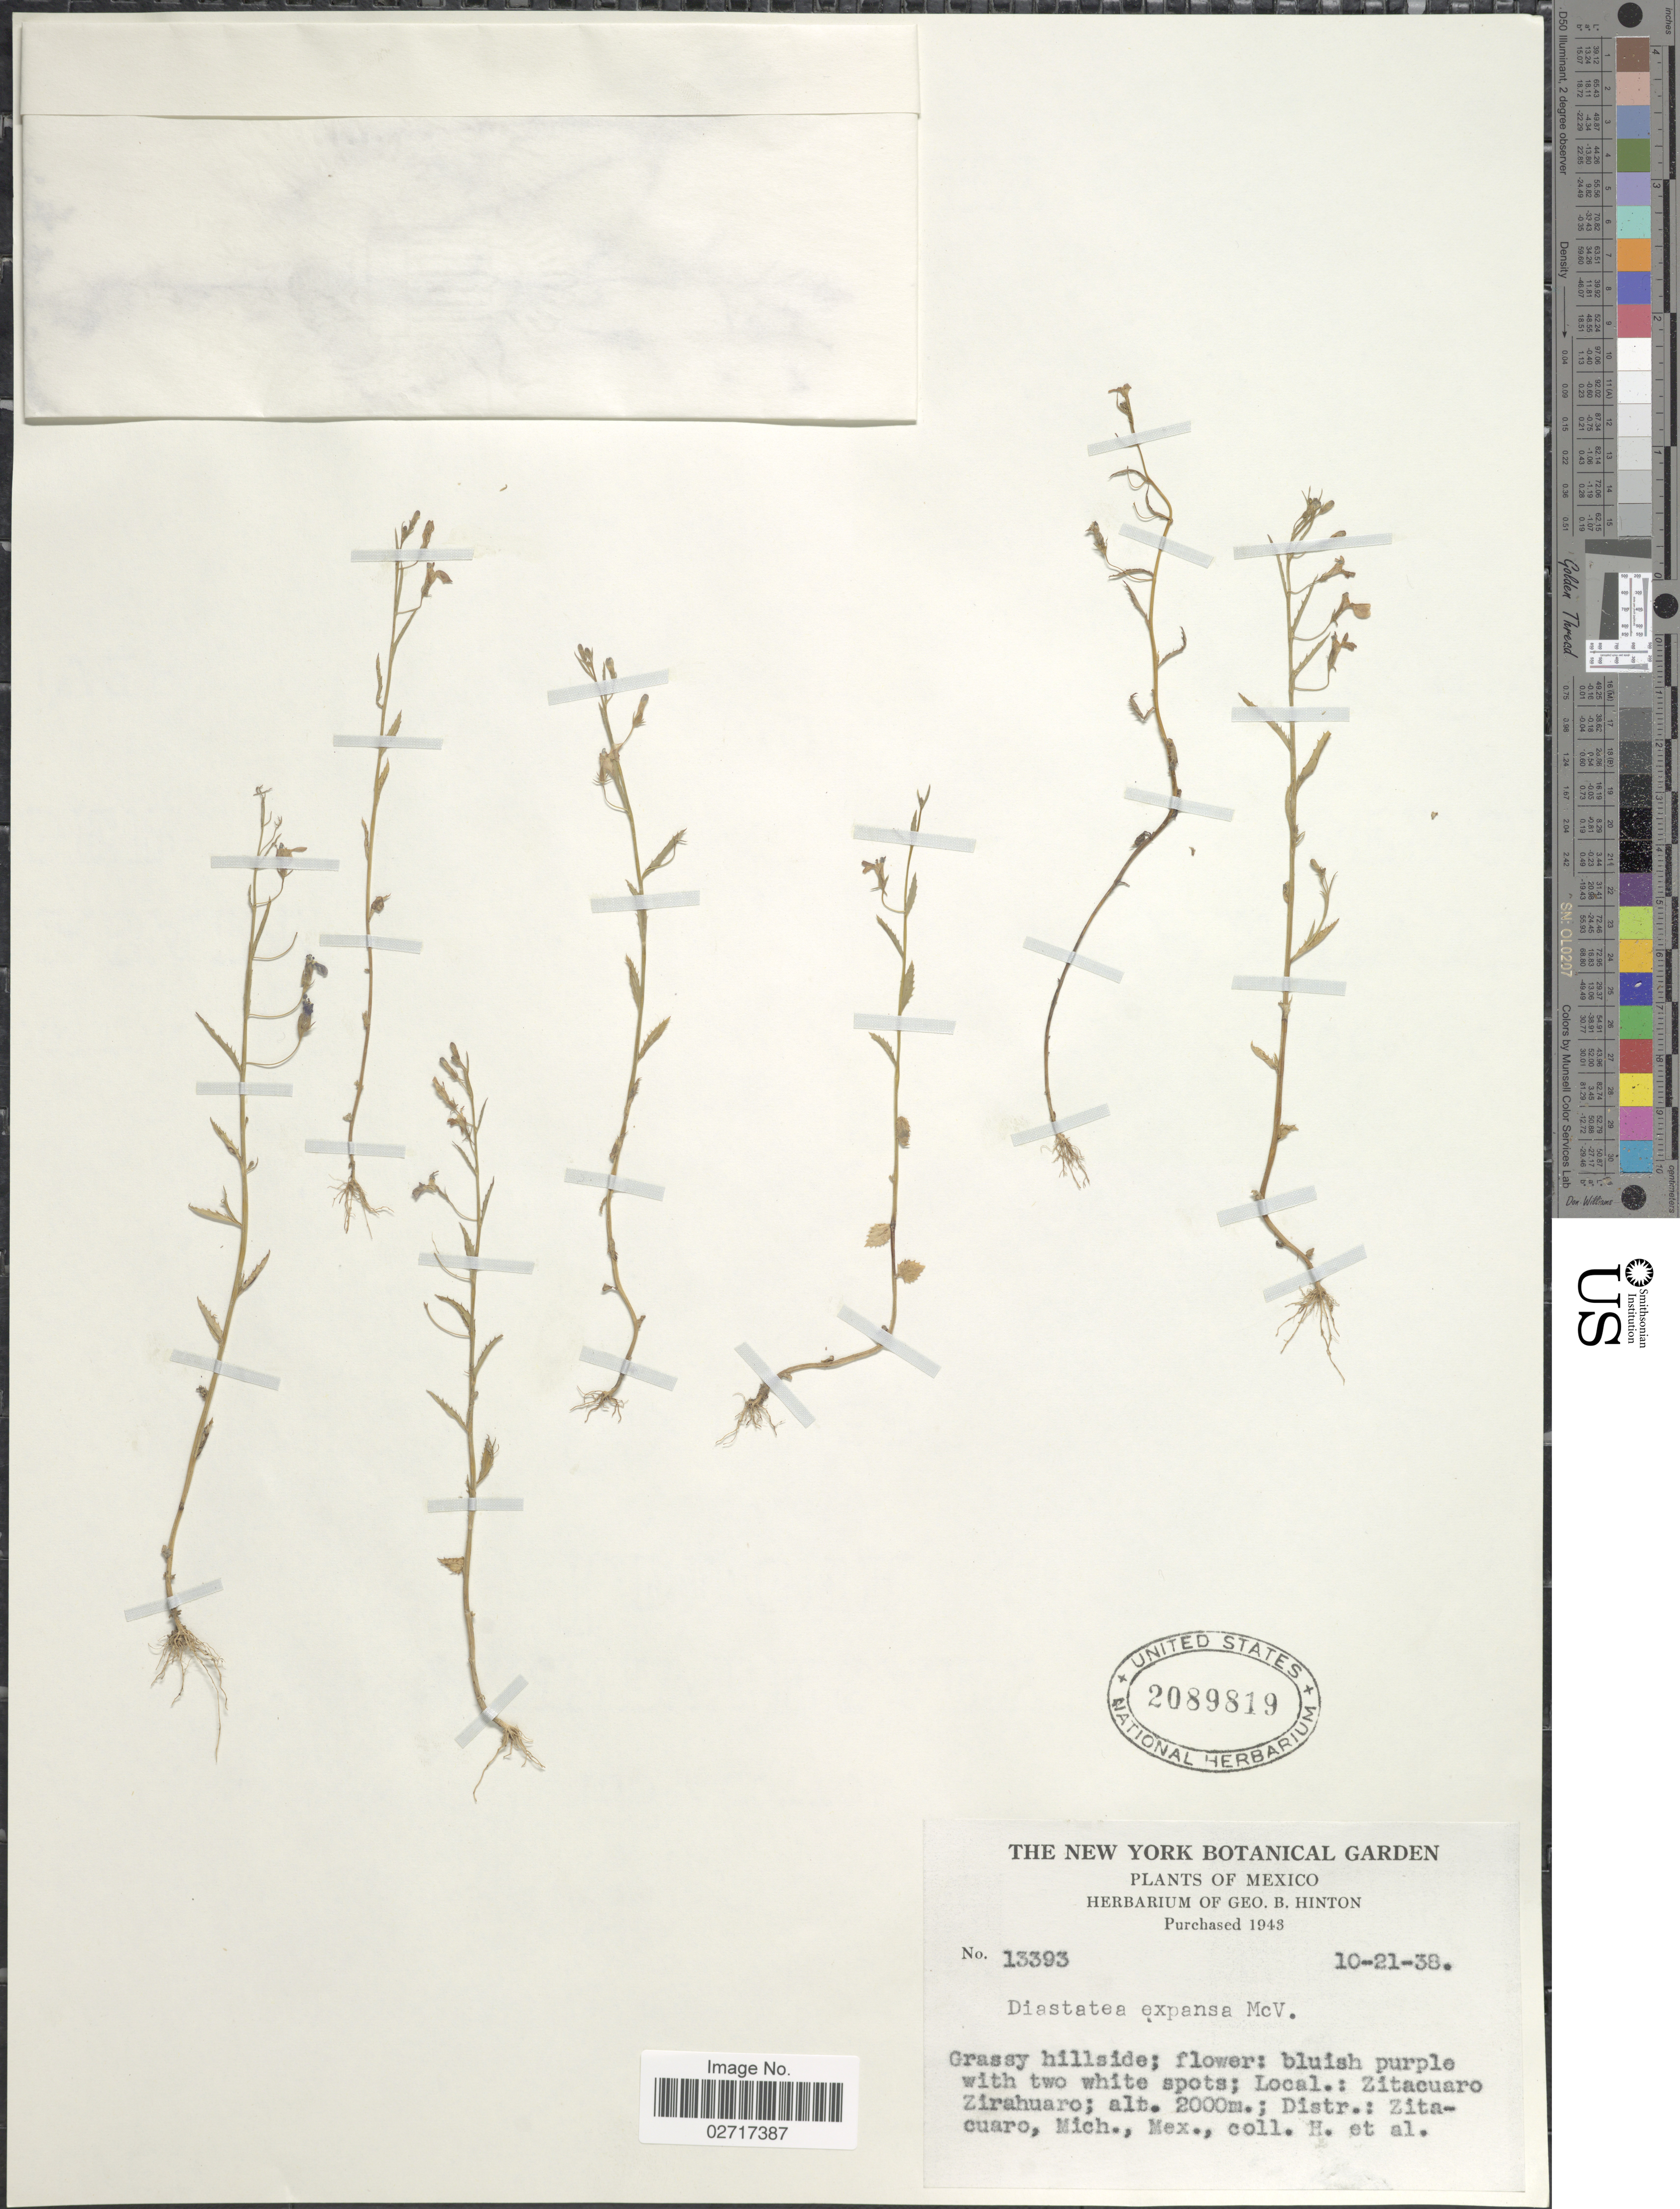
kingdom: Plantae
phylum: Tracheophyta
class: Magnoliopsida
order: Asterales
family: Campanulaceae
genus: Diastatea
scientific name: Diastatea expansa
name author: McVaugh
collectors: G. B. Hinton & et al.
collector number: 13393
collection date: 1938-10-21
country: Mexico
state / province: Michoacán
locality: Zitacuaro. Zirahuaro; Distr.: Zitacuaro.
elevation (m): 2000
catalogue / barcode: US 2089819